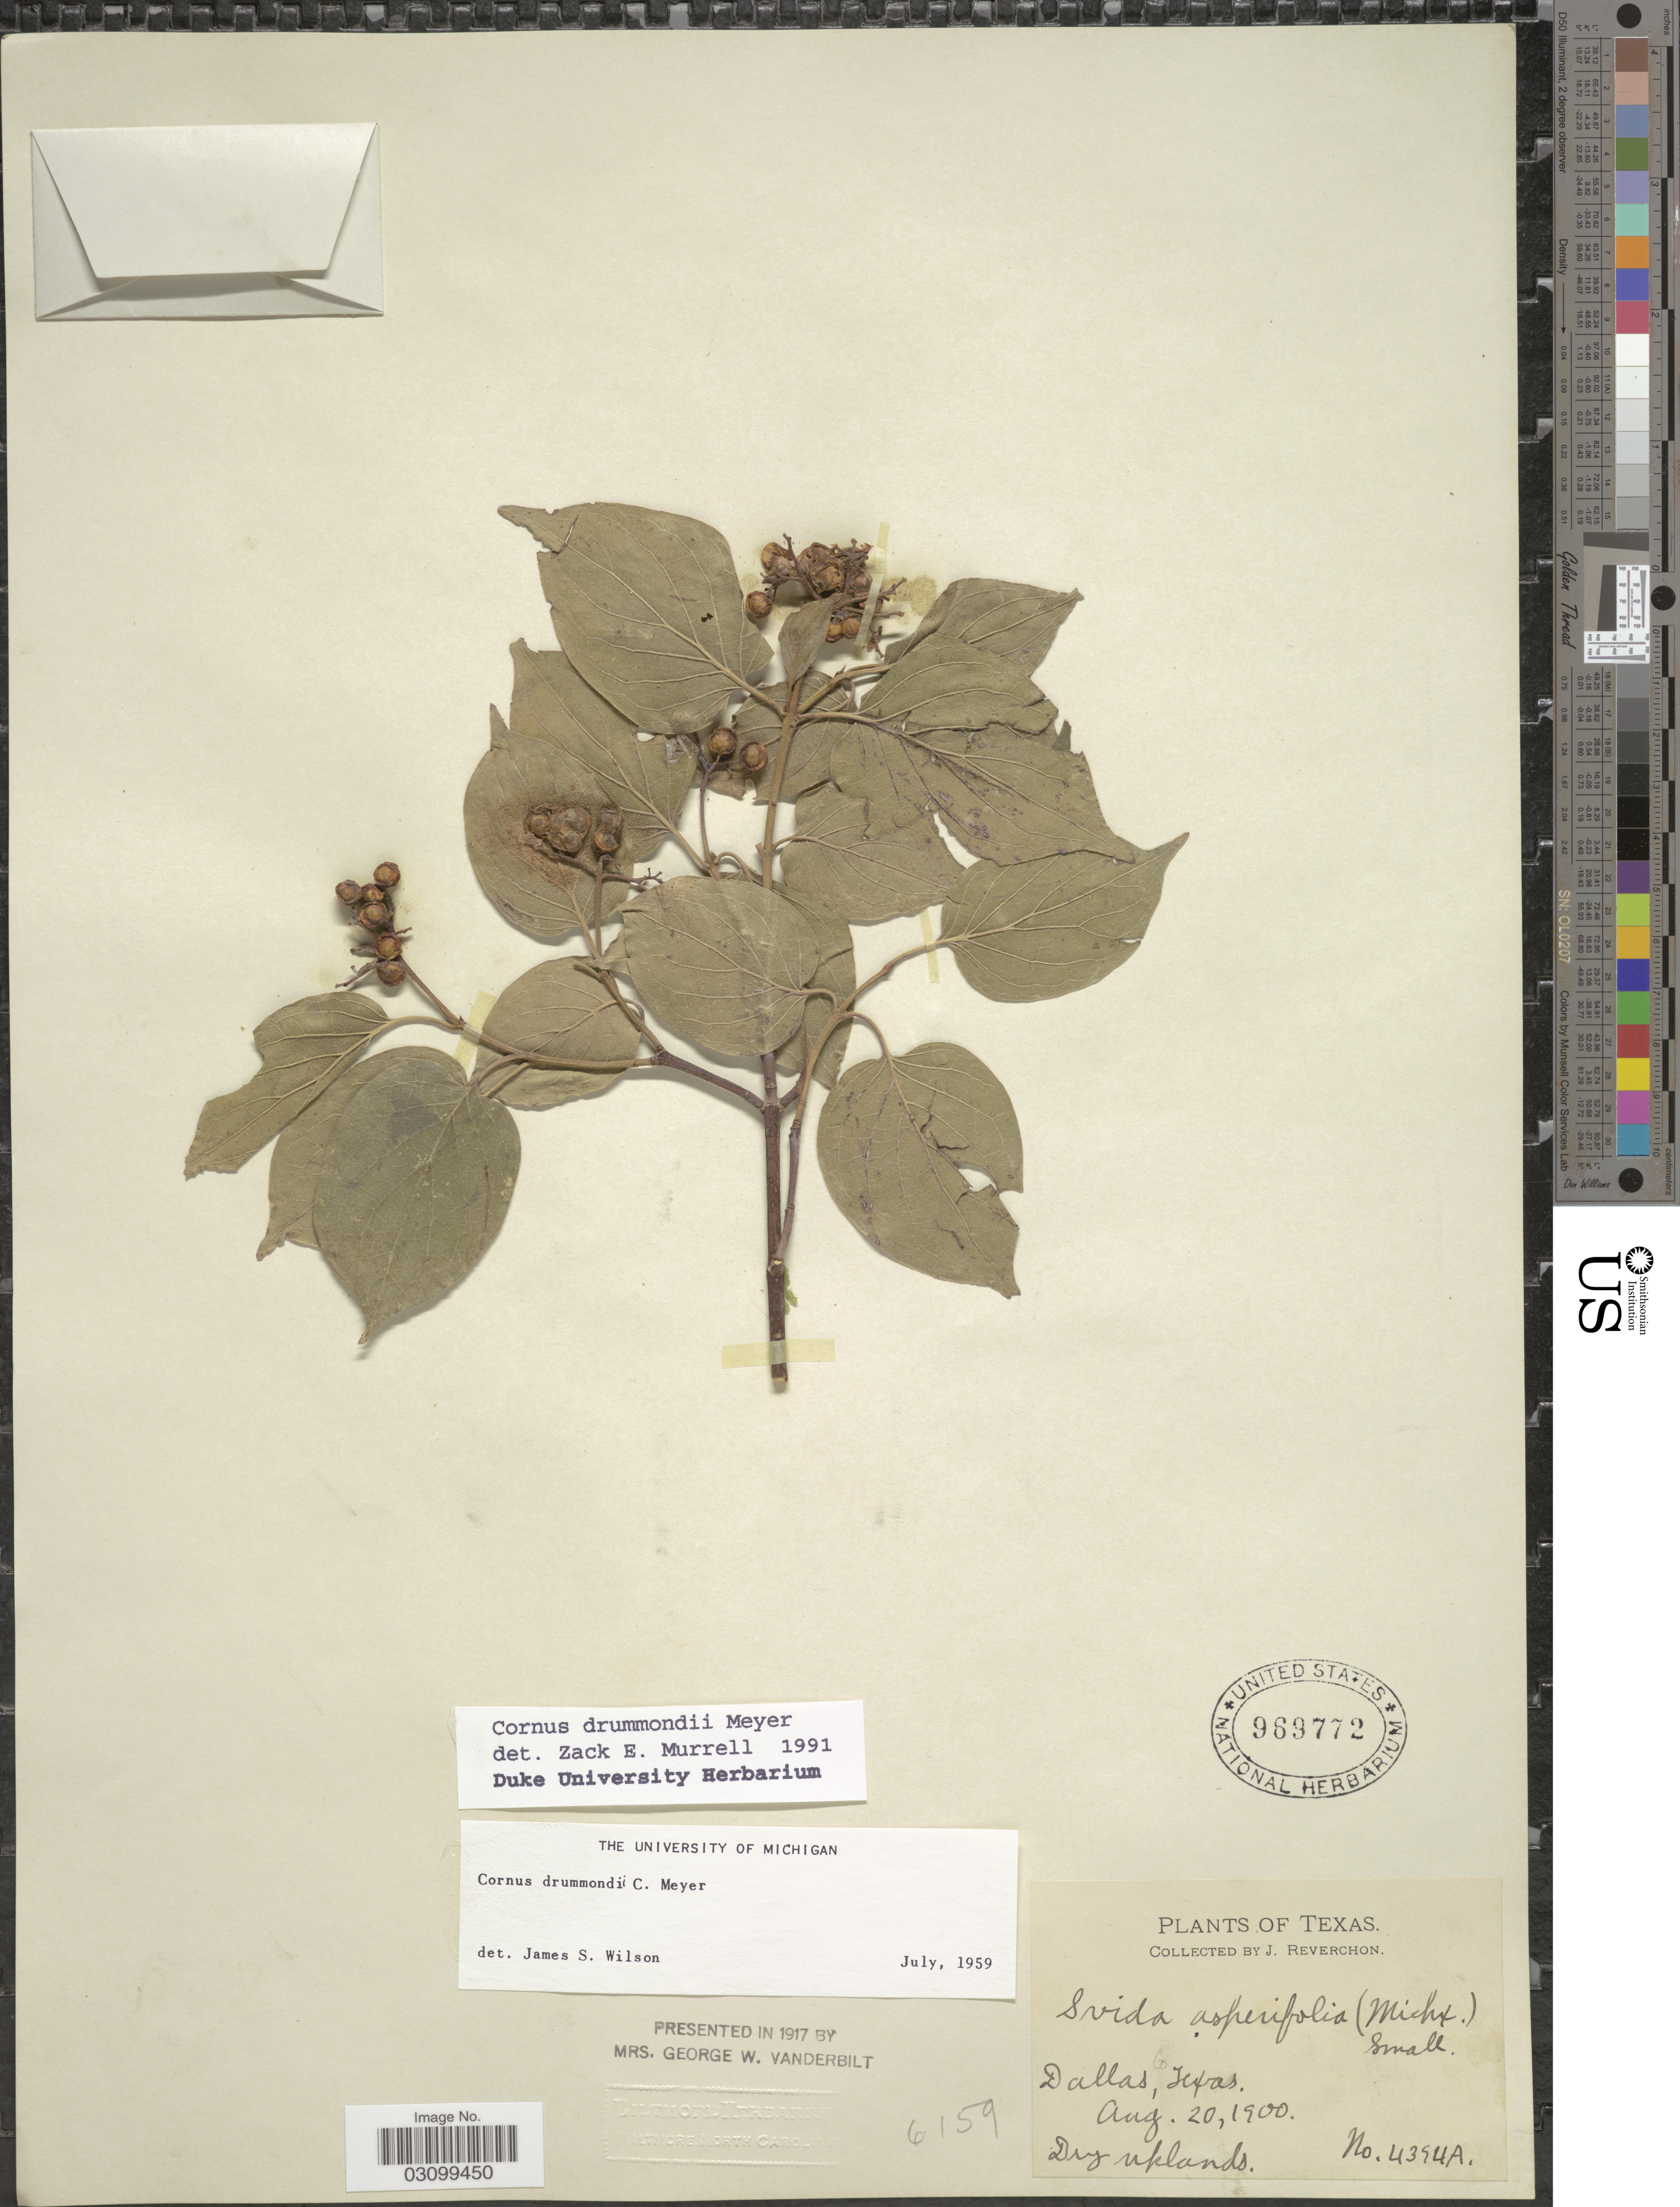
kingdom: Plantae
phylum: Tracheophyta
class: Magnoliopsida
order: Cornales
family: Cornaceae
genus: Cornus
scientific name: Cornus drummondii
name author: C.A. Mey.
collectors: J. Reverchon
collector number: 4394A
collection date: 1900-08-20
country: United States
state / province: Texas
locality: Dallas Co.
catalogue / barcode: US 969772